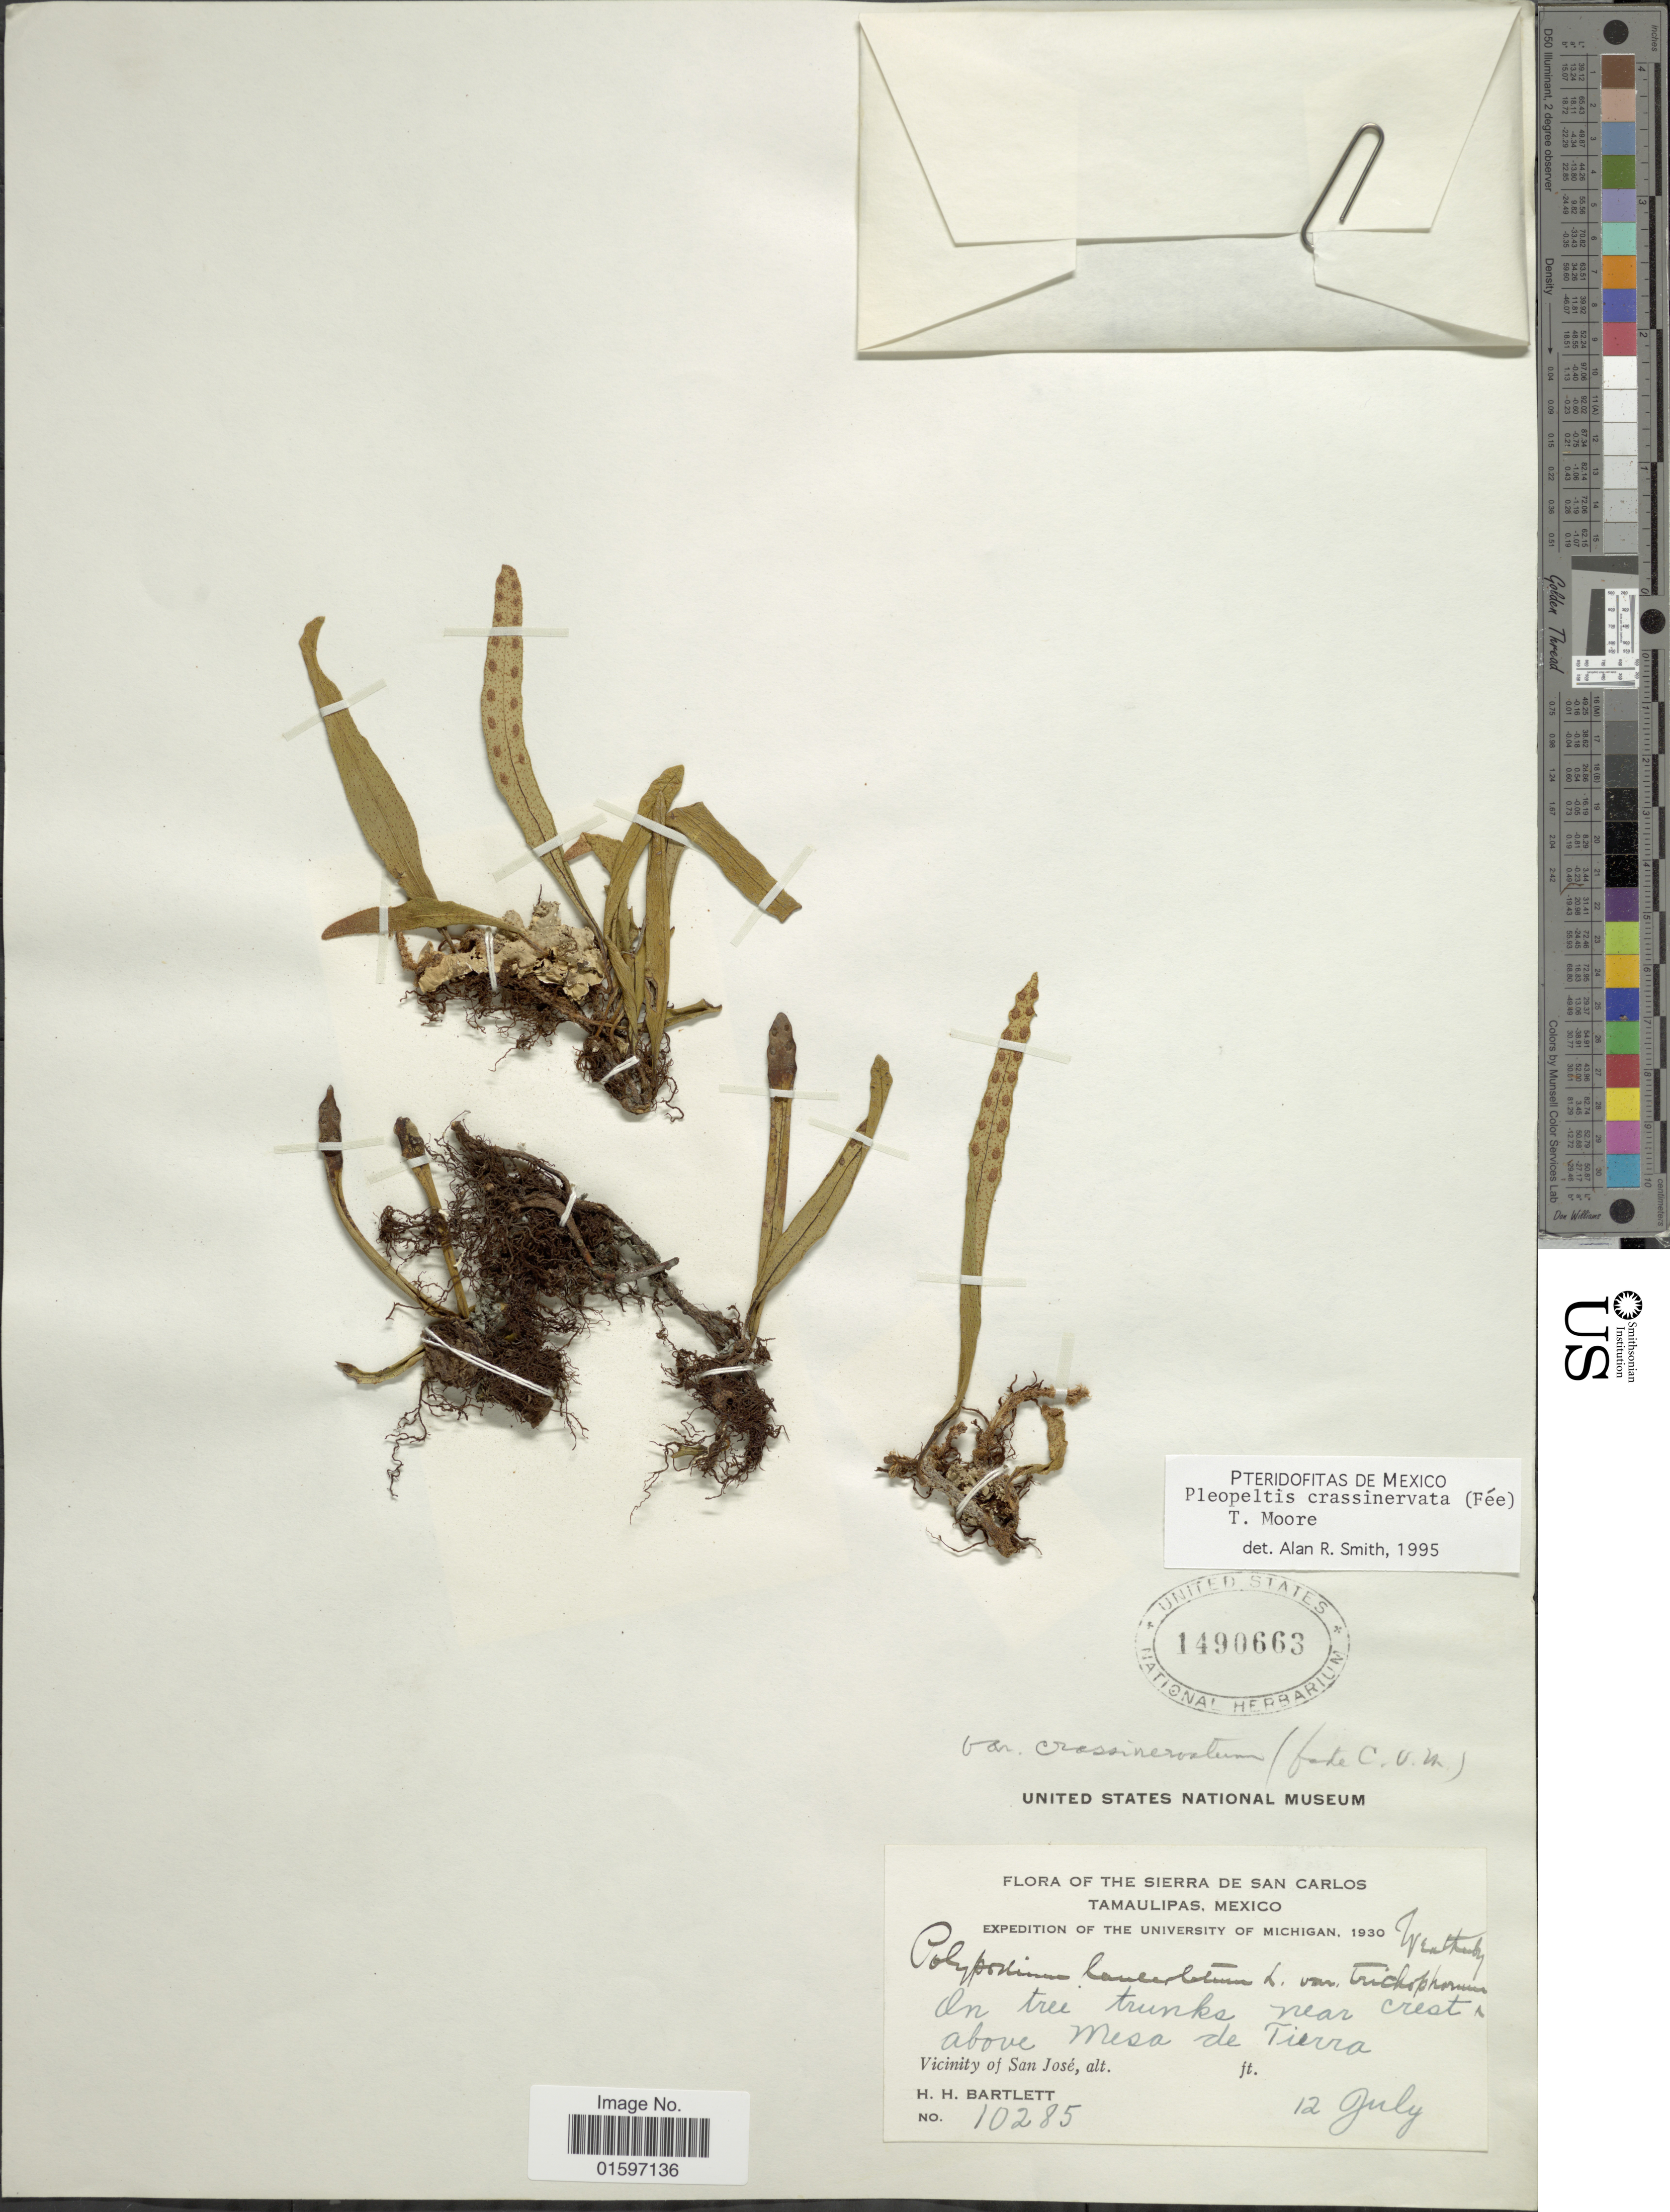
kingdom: Plantae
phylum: Tracheophyta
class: Polypodiopsida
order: Polypodiales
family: Polypodiaceae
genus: Pleopeltis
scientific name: Pleopeltis crassinervata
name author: (Fée) T. Moore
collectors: H. H. Bartlett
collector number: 10285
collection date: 1930-07-12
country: Mexico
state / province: Tamaulipas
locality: Sierra de San Carlos, on tree trunks near crest above Mesa de Tierra, Vicinity of San José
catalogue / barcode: US 1490663